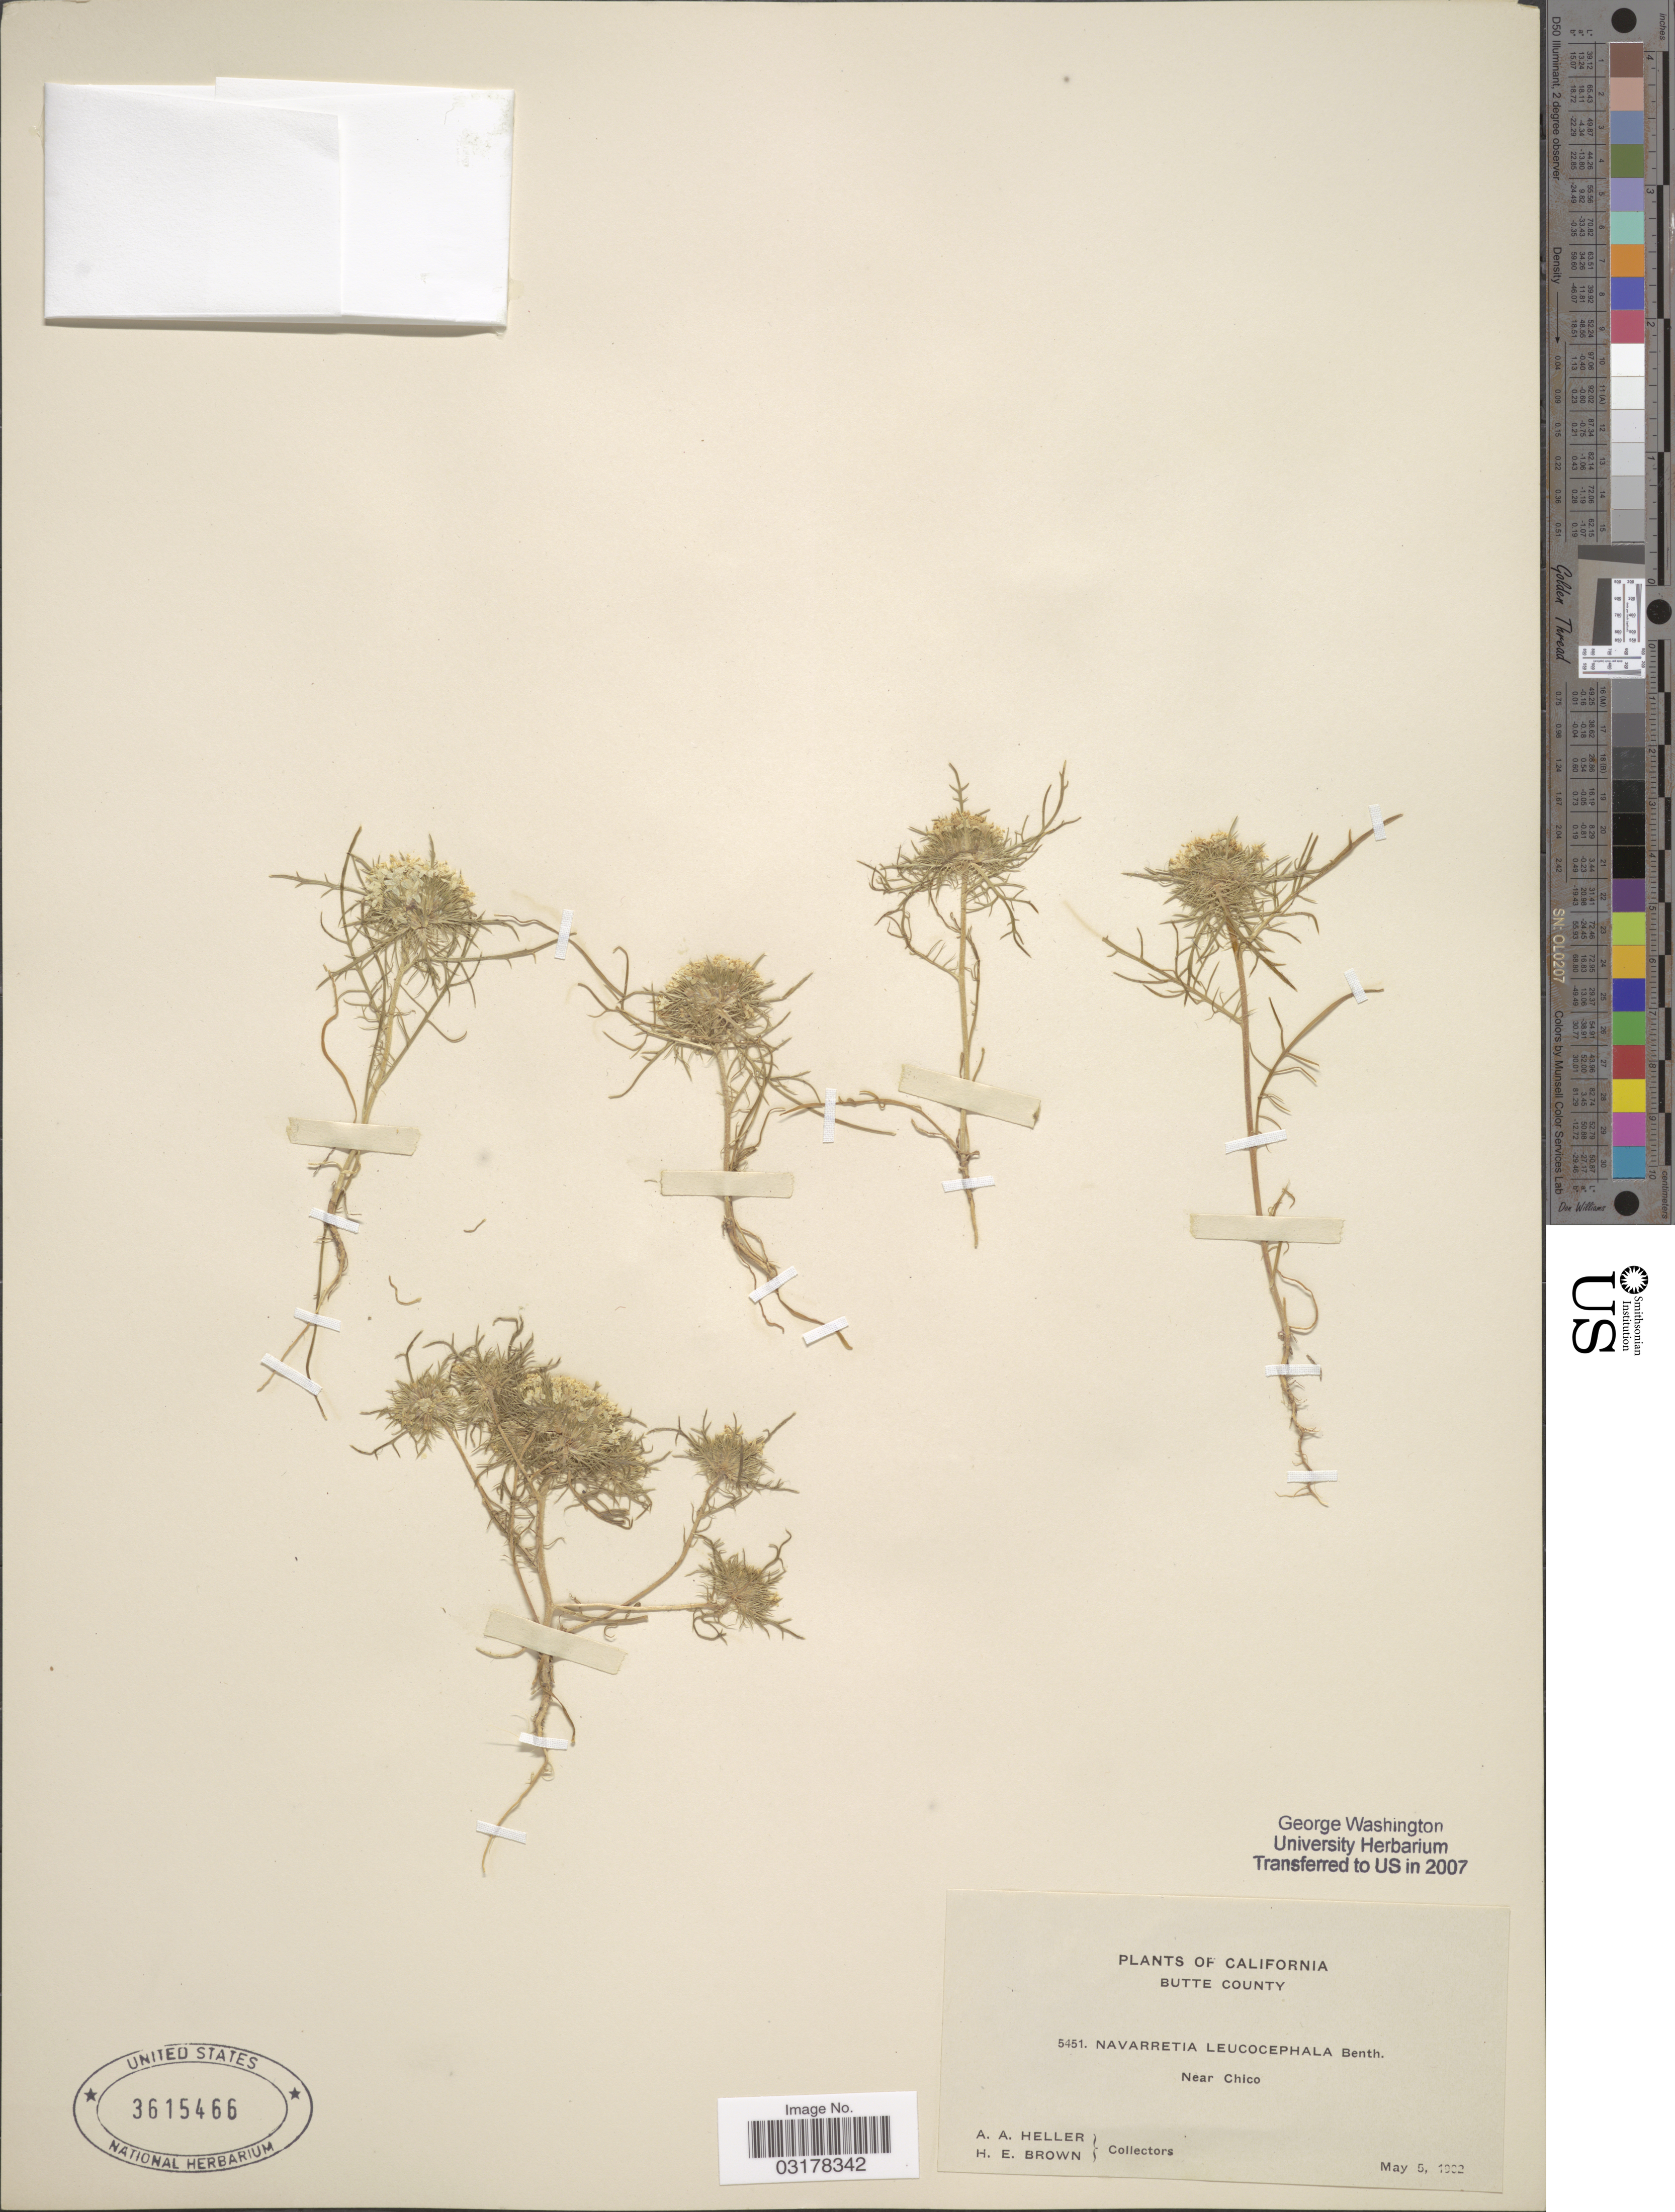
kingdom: Plantae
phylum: Tracheophyta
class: Magnoliopsida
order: Ericales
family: Polemoniaceae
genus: Navarretia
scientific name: Navarretia divaricata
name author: S.W. Greene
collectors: A. A. Heller & H. E. Brown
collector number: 5451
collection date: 1982-05-05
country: United States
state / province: California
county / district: Butte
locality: Butte County. Near Chico.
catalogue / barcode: US 3615466